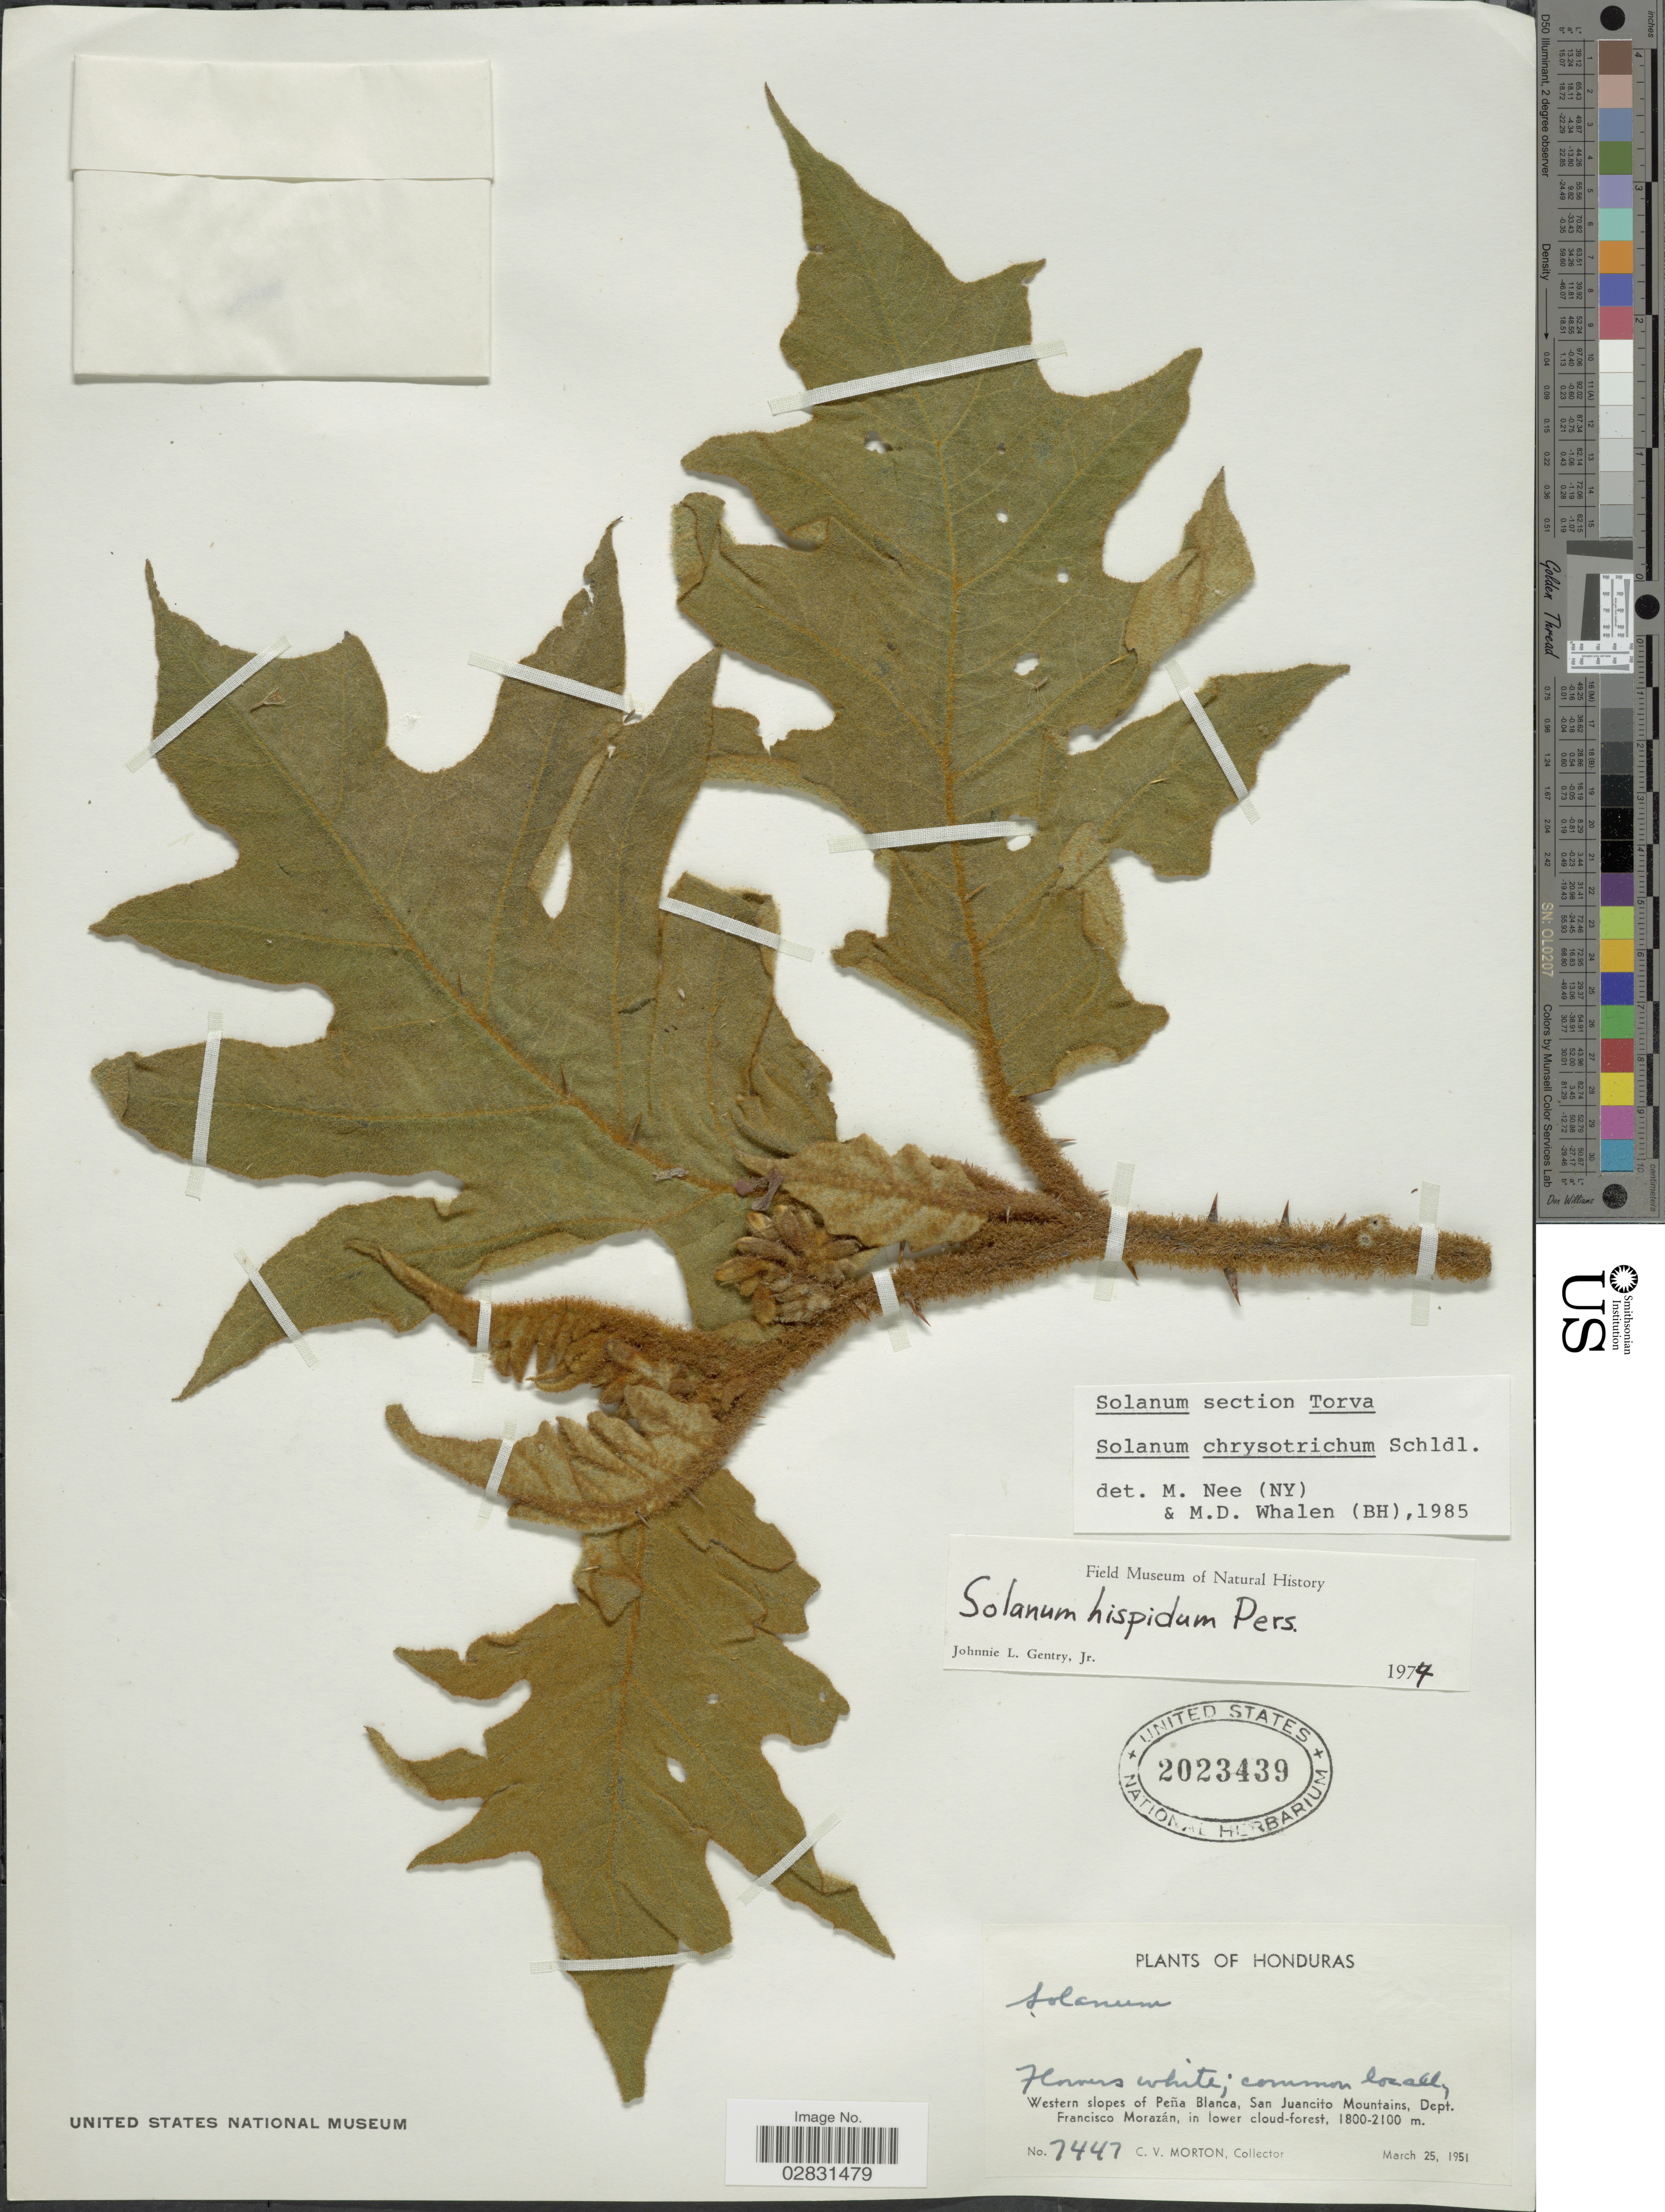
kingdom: Plantae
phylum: Tracheophyta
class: Magnoliopsida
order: Solanales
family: Solanaceae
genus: Solanum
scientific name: Solanum chrysotrichum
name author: Schltdl.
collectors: C. V. Morton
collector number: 7447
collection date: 1951-03-25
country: Honduras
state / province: Fco. Morazán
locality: Western slopes of Peña Blanca, San Juancito Mountains, Dept. Francisco Morazán.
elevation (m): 1800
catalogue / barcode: US 2023439